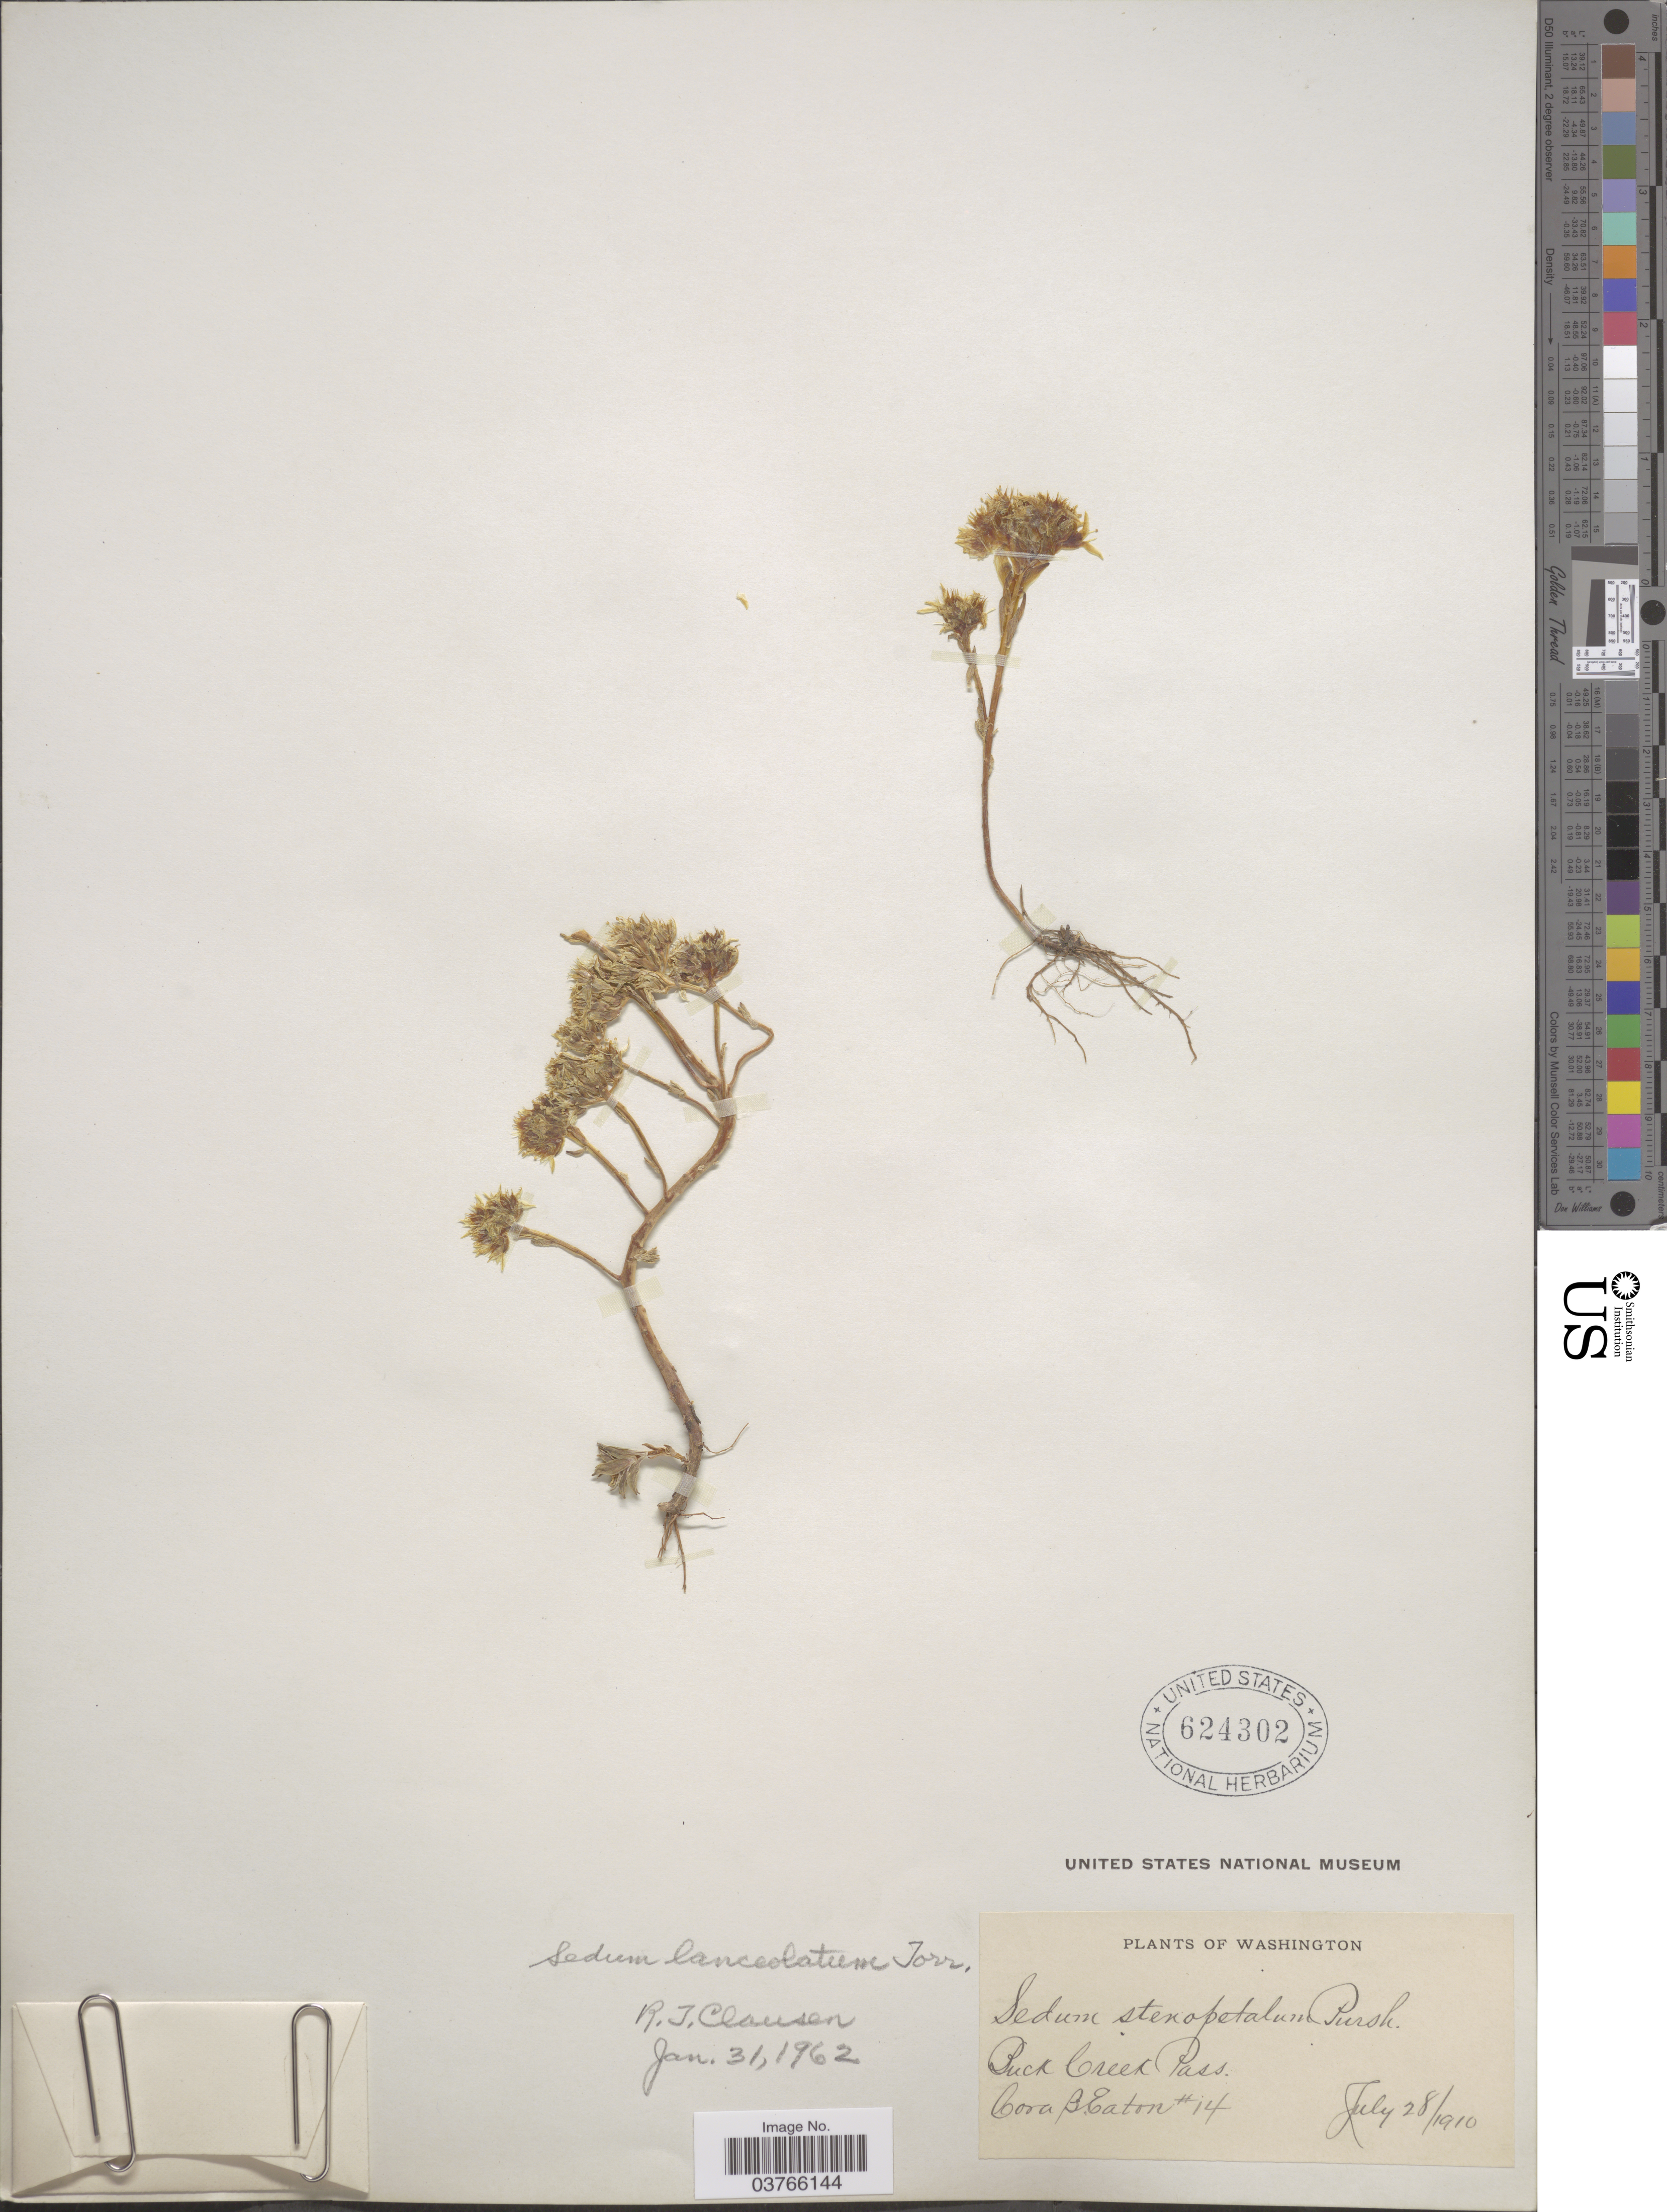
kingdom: Plantae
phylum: Tracheophyta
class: Magnoliopsida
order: Saxifragales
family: Crassulaceae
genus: Sedum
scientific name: Sedum lanceolatum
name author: Torr.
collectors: C. Eaton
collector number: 14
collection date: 1910-07-28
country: United States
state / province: Washington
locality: Buck Creek Pass.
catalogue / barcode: US 624302